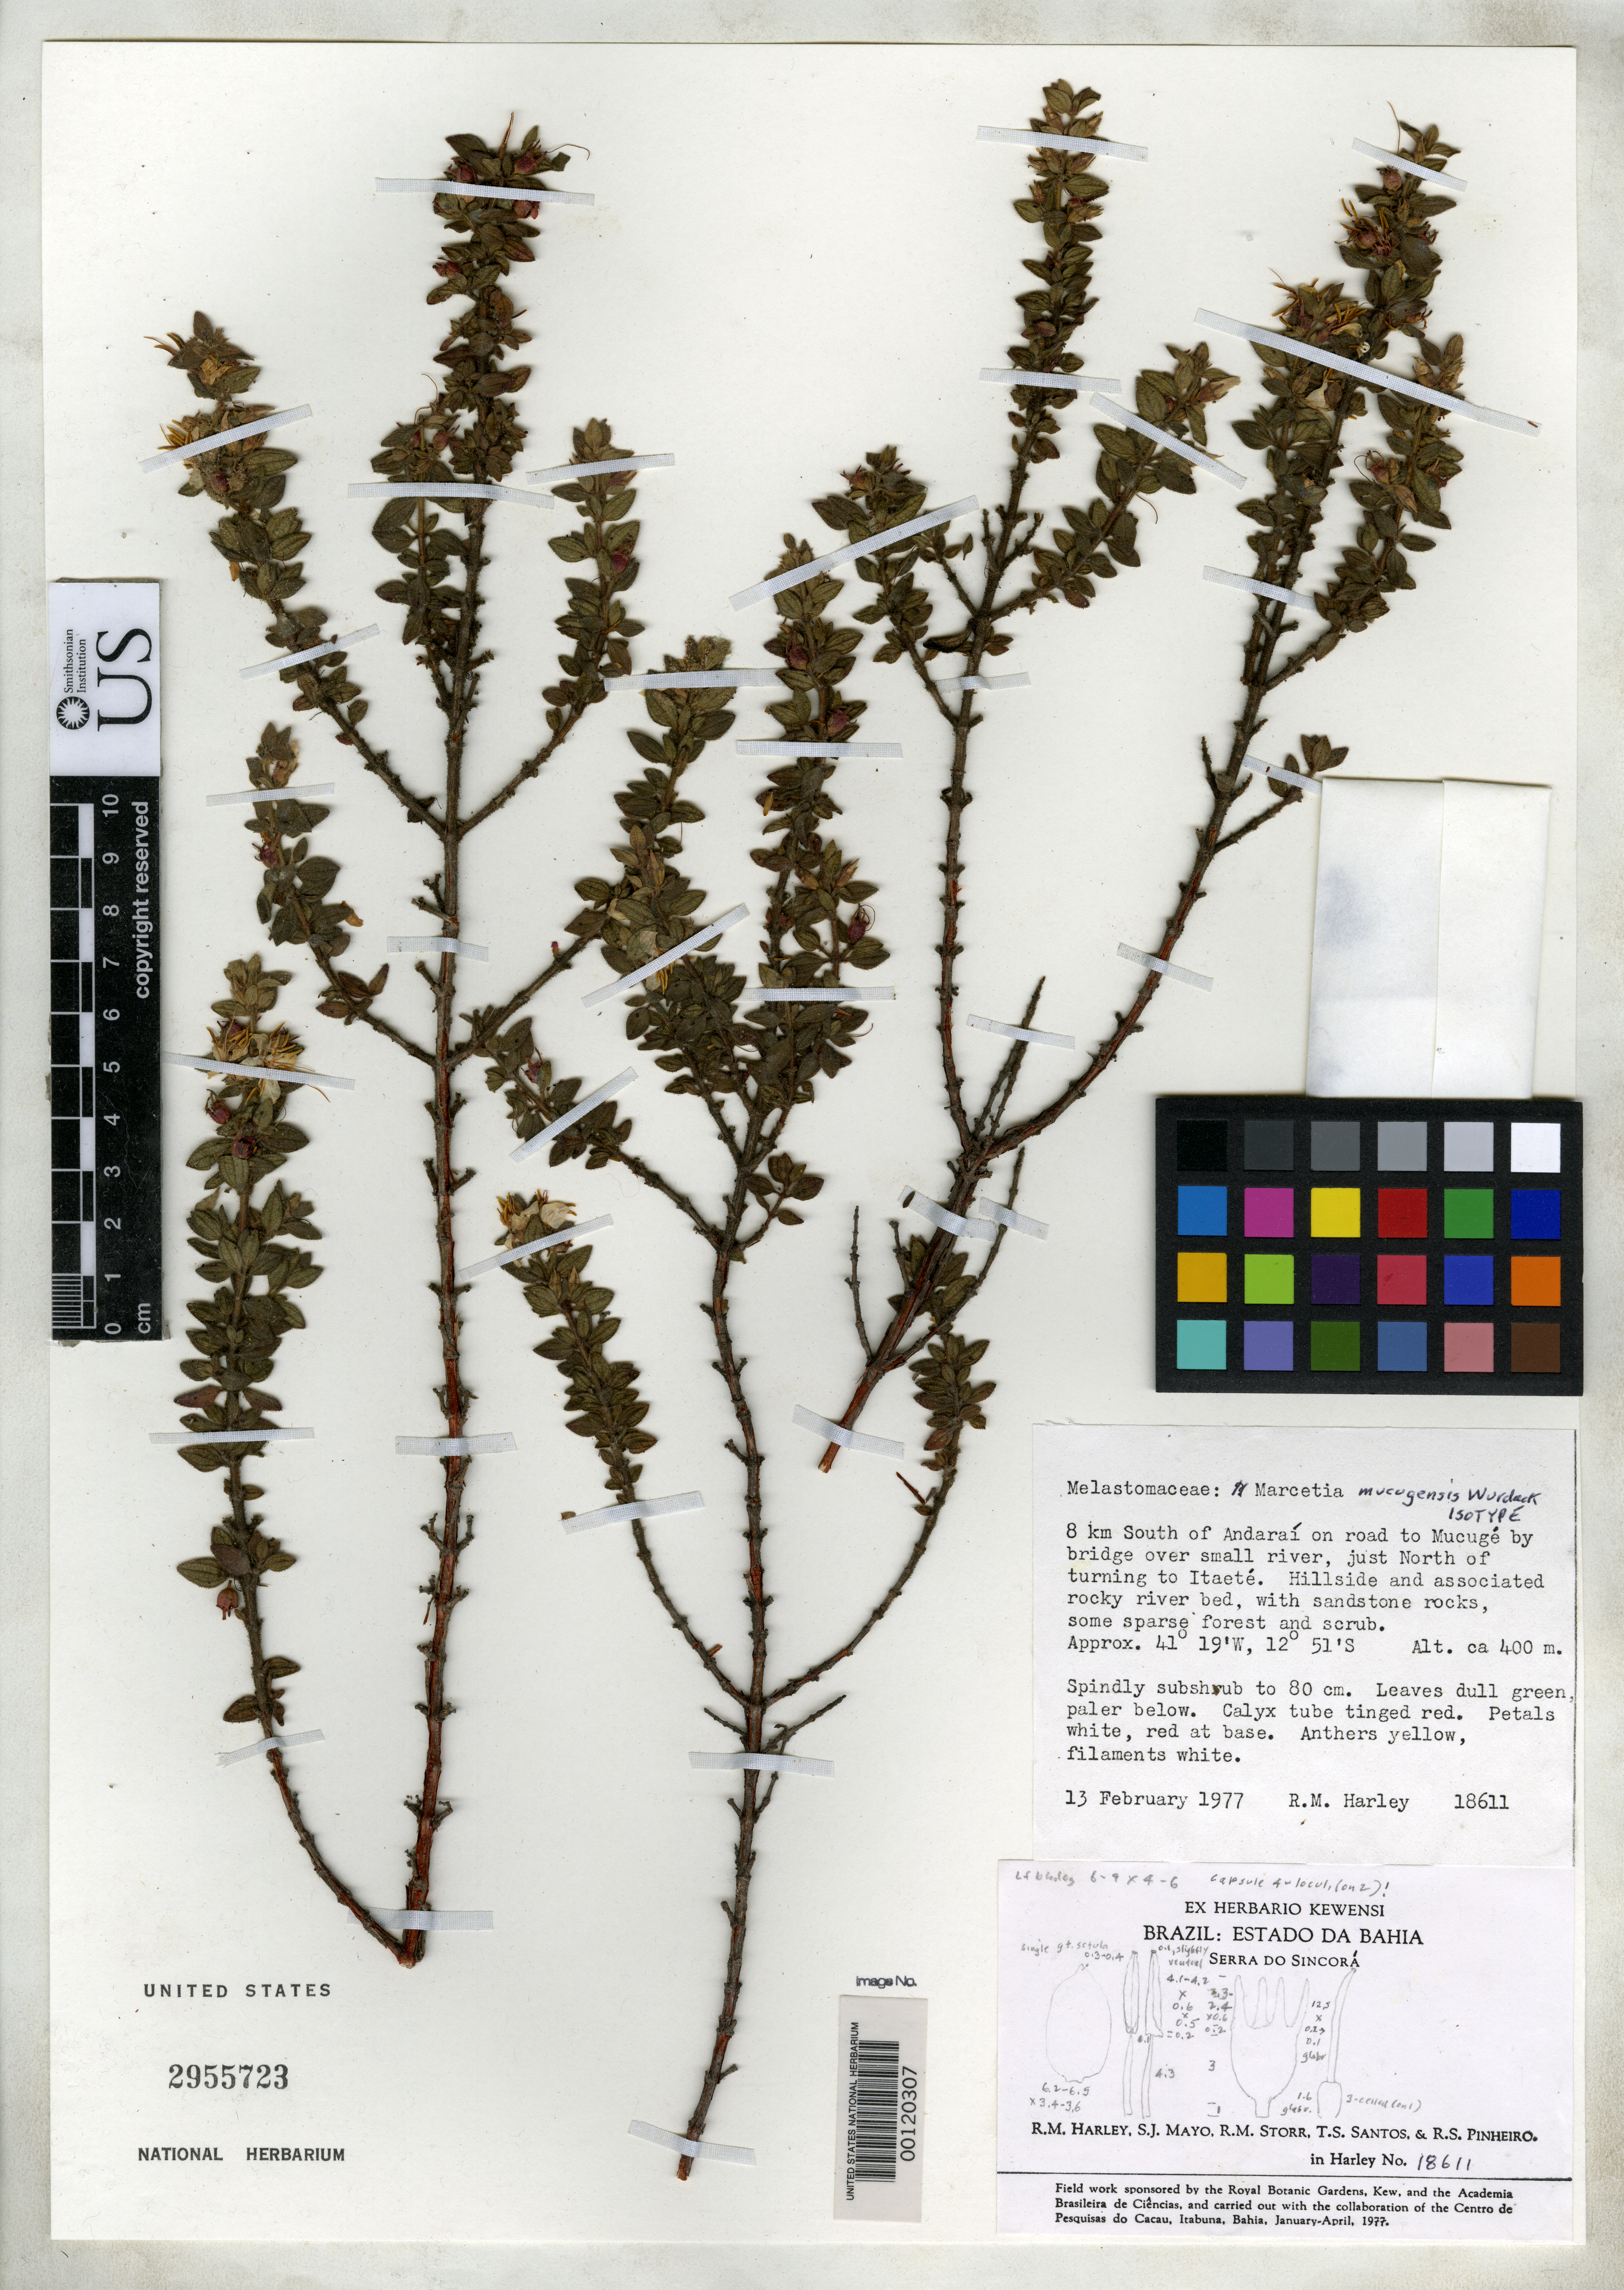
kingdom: Plantae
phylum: Tracheophyta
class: Magnoliopsida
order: Myrtales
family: Melastomataceae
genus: Marcetia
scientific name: Marcetia mucugensis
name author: Wurdack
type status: Isotype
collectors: R. M. Harley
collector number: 18611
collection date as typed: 13 Feb 1977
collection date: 1977-02-13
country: Brazil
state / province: Bahia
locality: Serra do Sincora, S of Andarai, on road to Mucuge, N of Itaete.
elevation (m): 400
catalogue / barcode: US 2955723